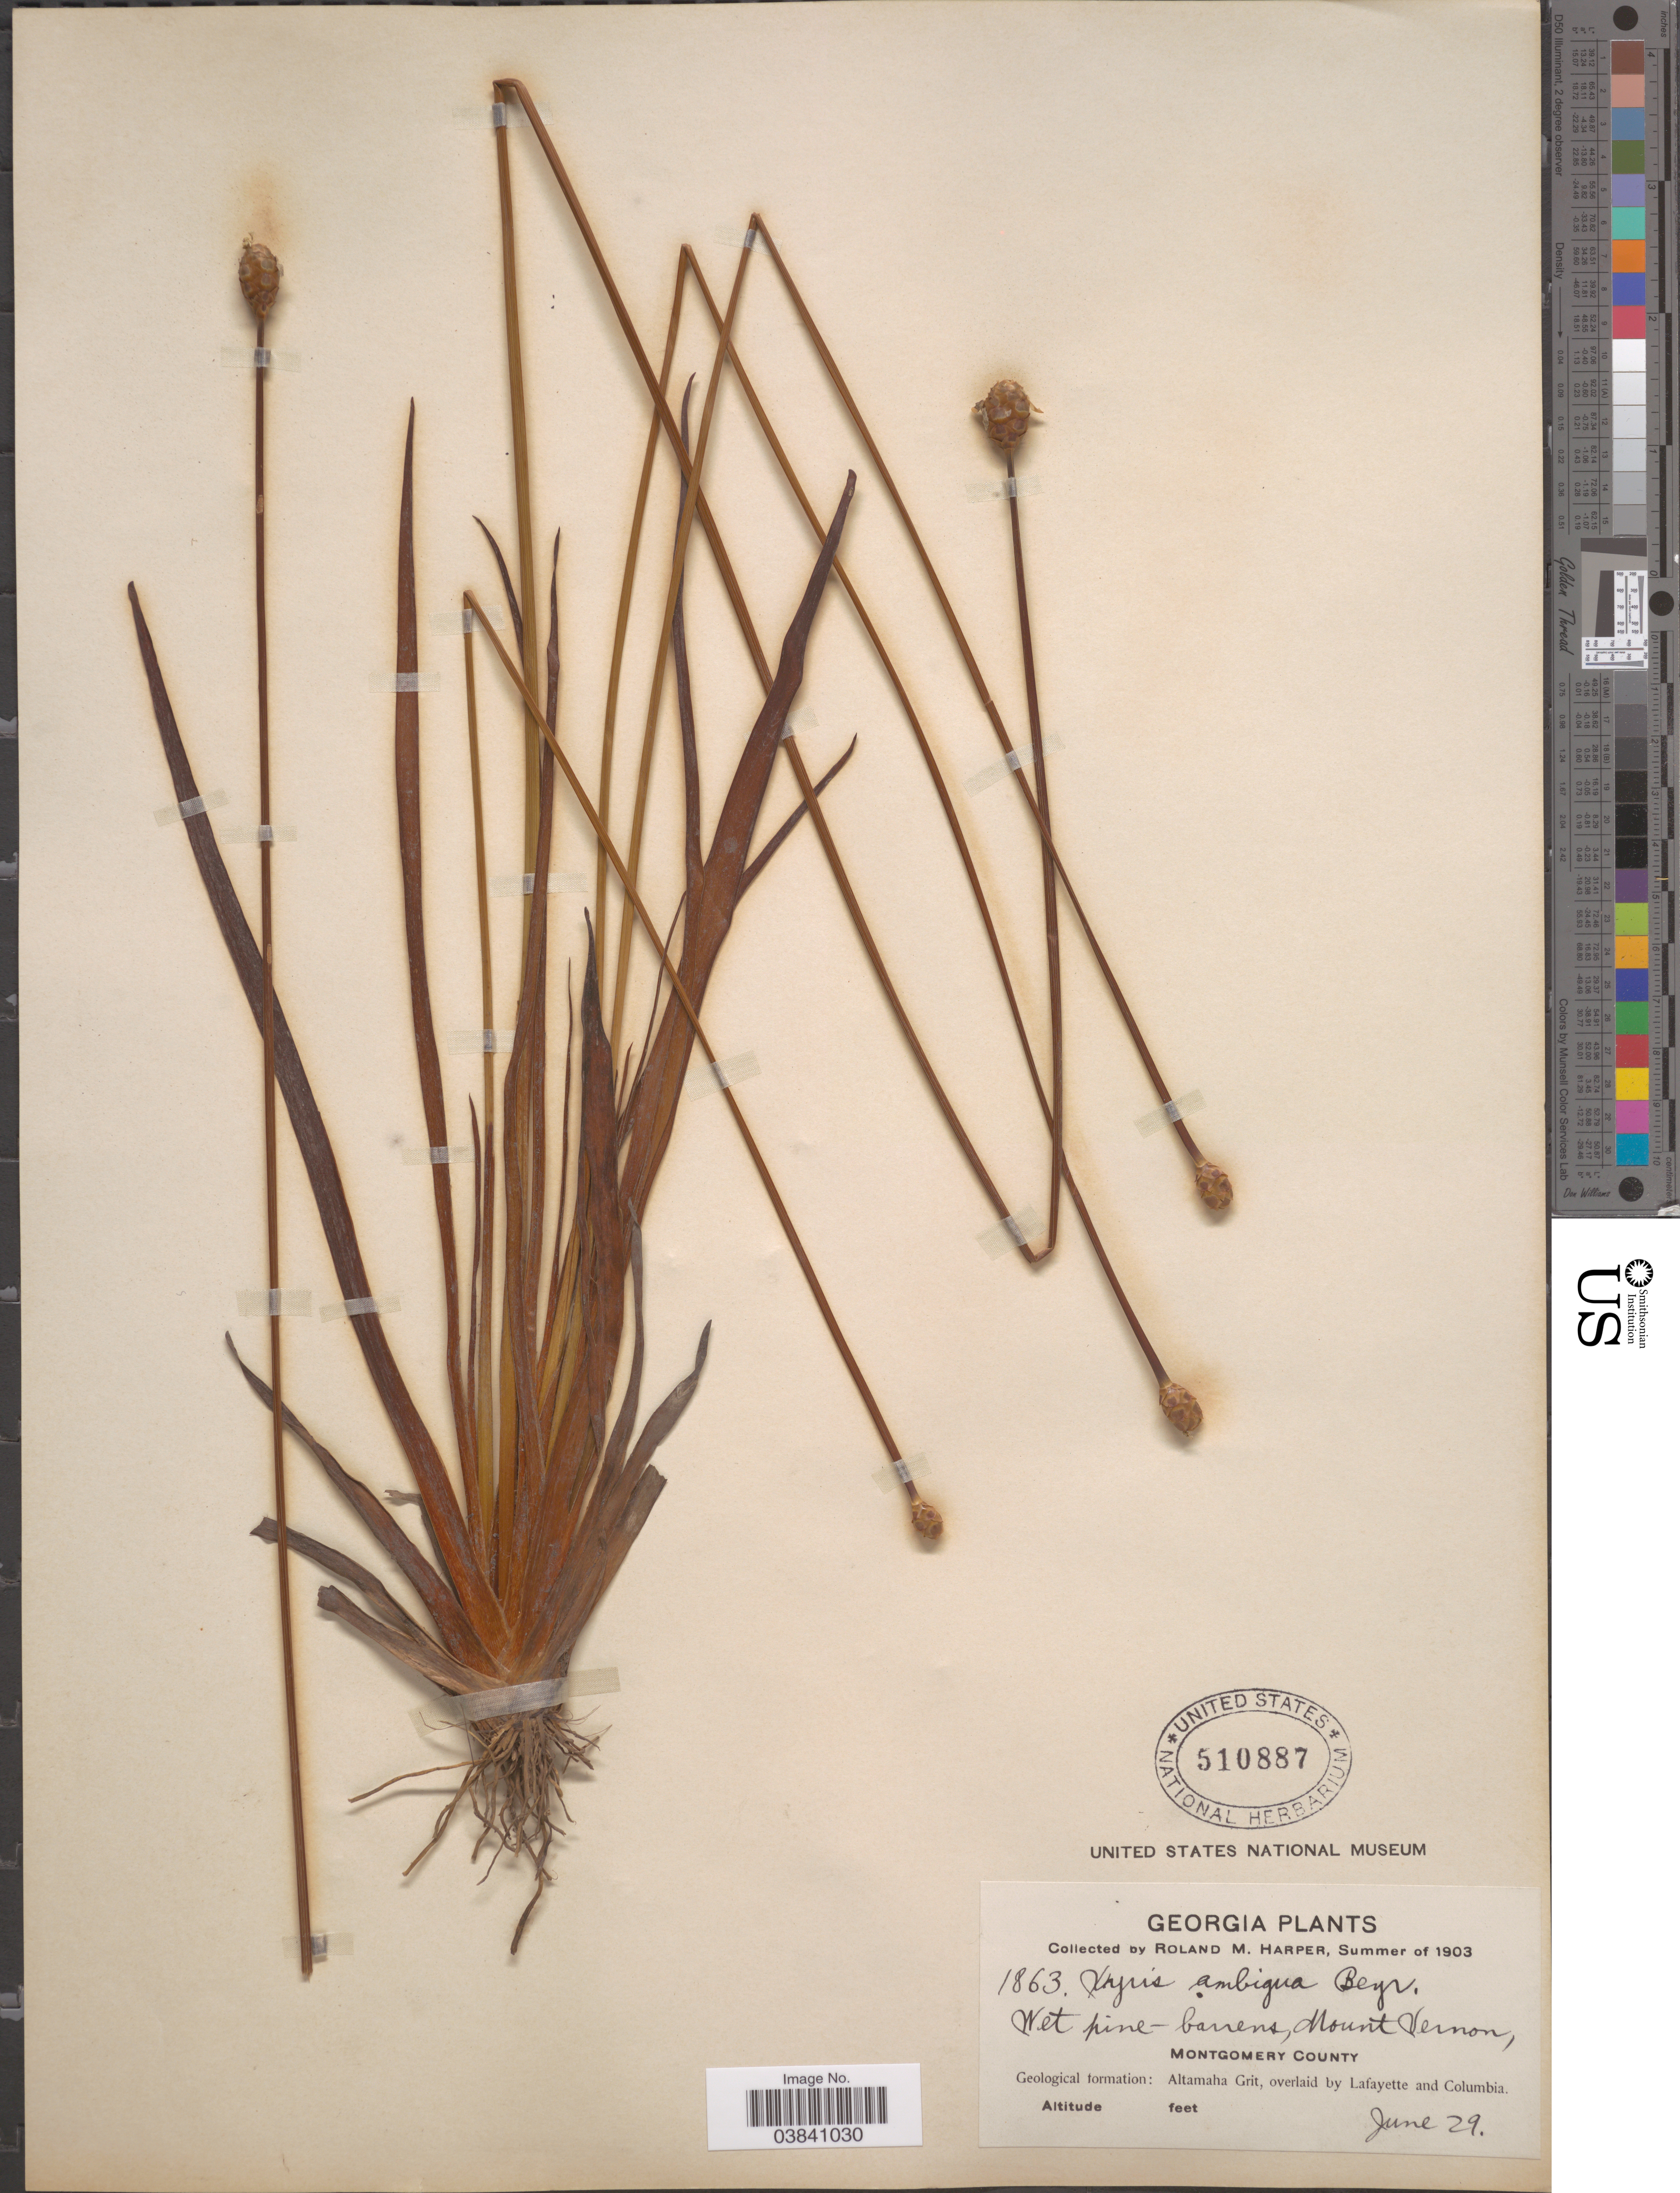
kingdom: Plantae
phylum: Tracheophyta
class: Liliopsida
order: Poales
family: Xyridaceae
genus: Xyris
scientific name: Xyris ambigua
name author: Beyr. ex Kunth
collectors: R. M. Harper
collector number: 1863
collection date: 1903-06-29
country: United States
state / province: Georgia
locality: Mount Vernon, Montgomery County. Geological formation: Altamaha Grit, overlaid by Lafayette and Columbia.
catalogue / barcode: US 510887